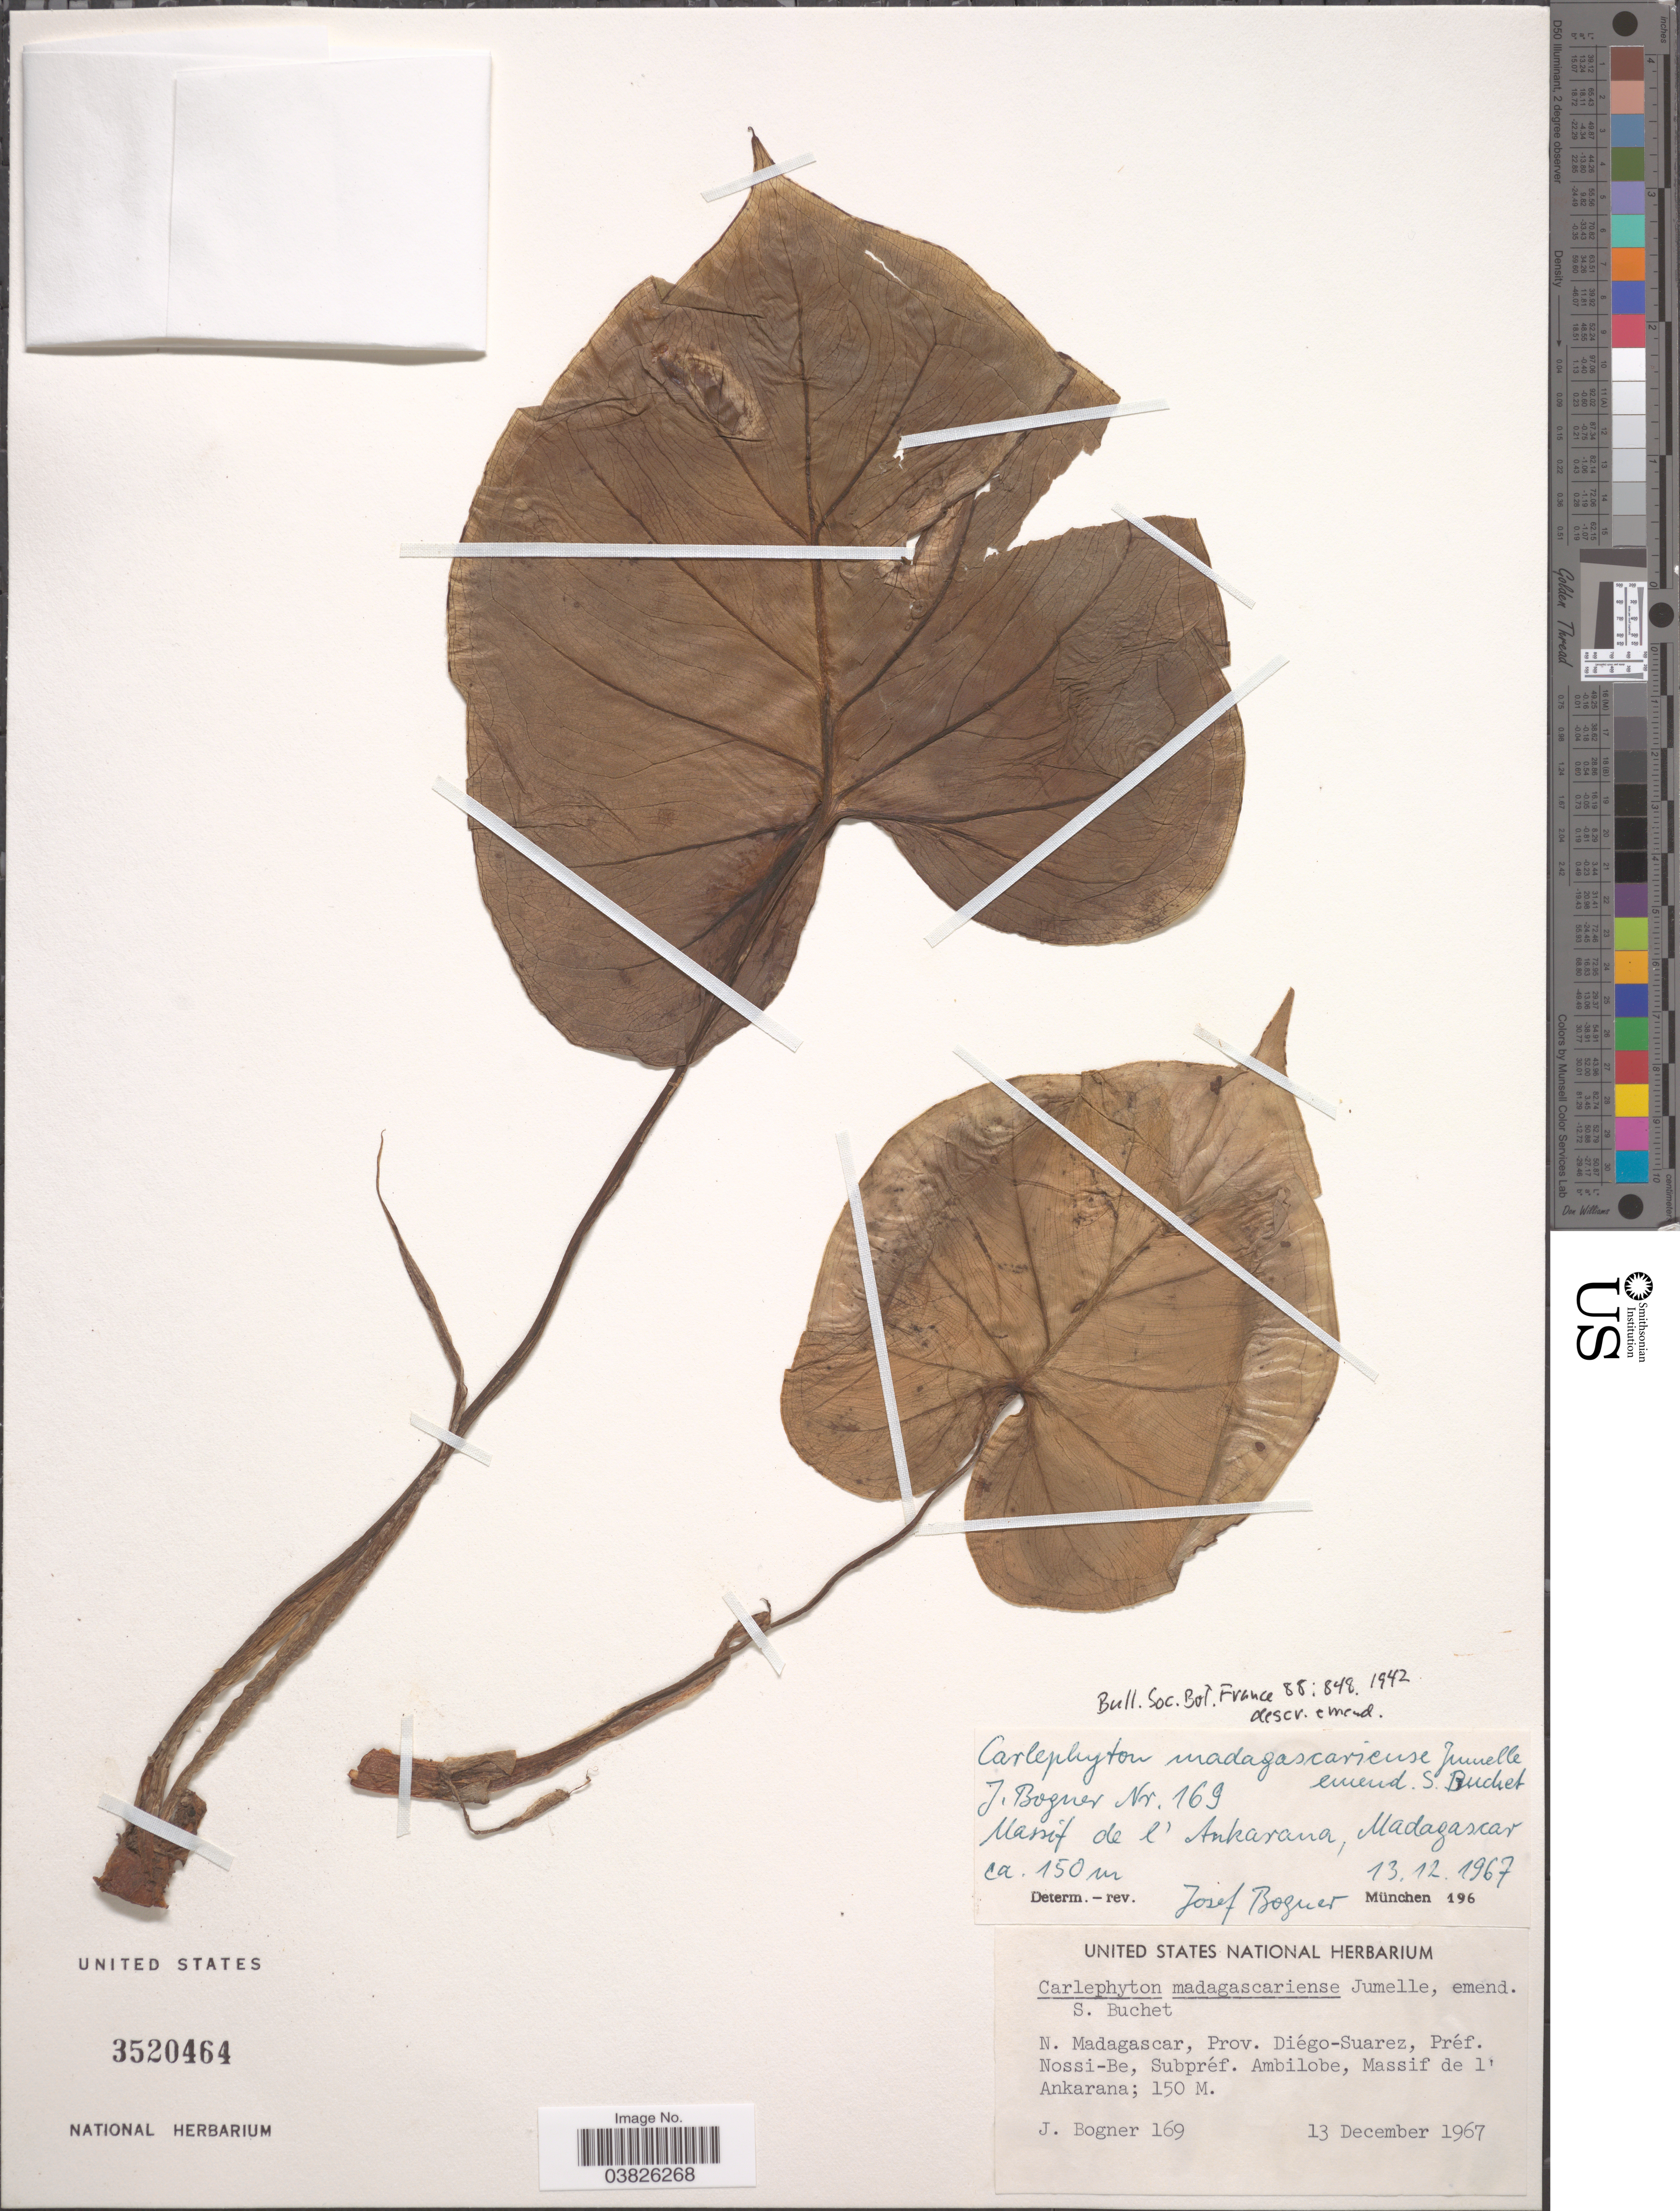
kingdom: Plantae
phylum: Tracheophyta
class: Liliopsida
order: Alismatales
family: Araceae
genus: Carlephyton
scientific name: Carlephyton madagascariense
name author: Jum.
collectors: J. Bogner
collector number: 169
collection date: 1967-12-13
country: Madagascar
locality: N. Madagascar, Prov. Diégo-Suarez, Préf. Nossi-Be, Subpréf. Ambilobe, Massif de l'Ankarana.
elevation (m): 150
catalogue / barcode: US 3520464